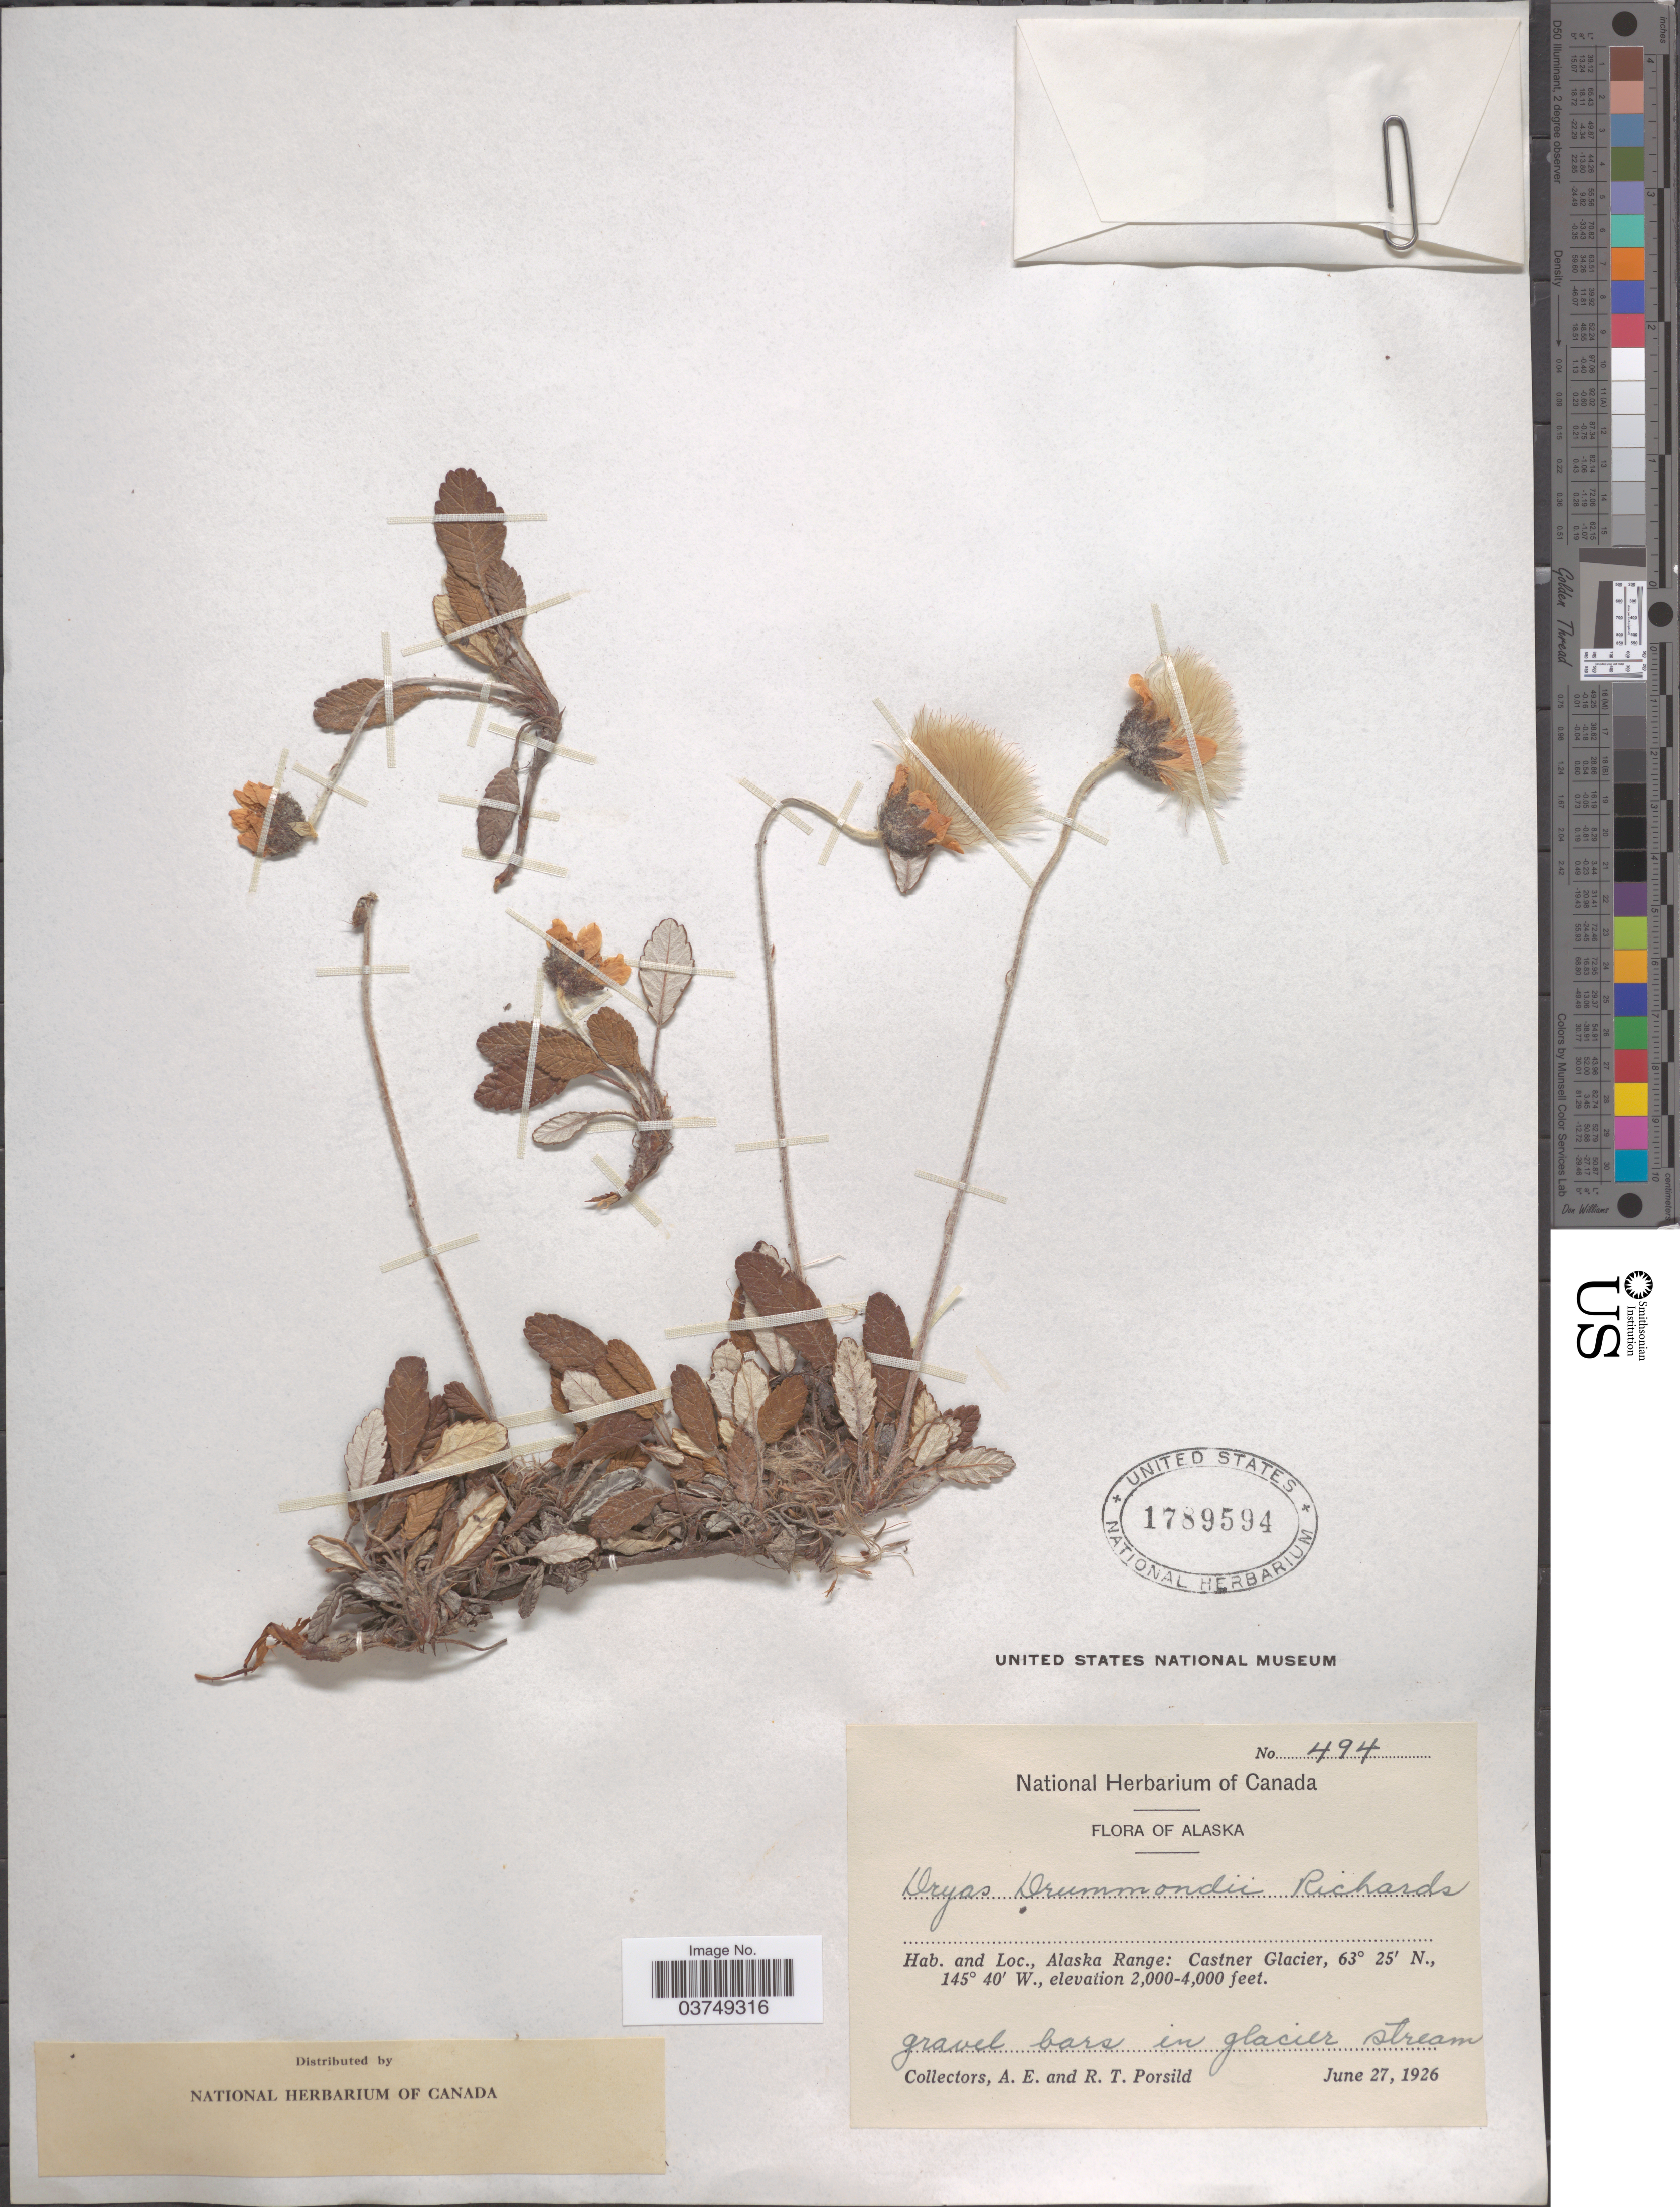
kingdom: Plantae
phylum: Tracheophyta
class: Magnoliopsida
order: Rosales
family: Rosaceae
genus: Dryas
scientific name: Dryas drummondii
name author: Hook. & Richardson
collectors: A. E. Porsild & R. T. Porsild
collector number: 494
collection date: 1926-06-27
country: United States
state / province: Alaska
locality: Alaska Range: Castner Glacier. In glacier stream.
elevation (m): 610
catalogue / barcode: US 1789594